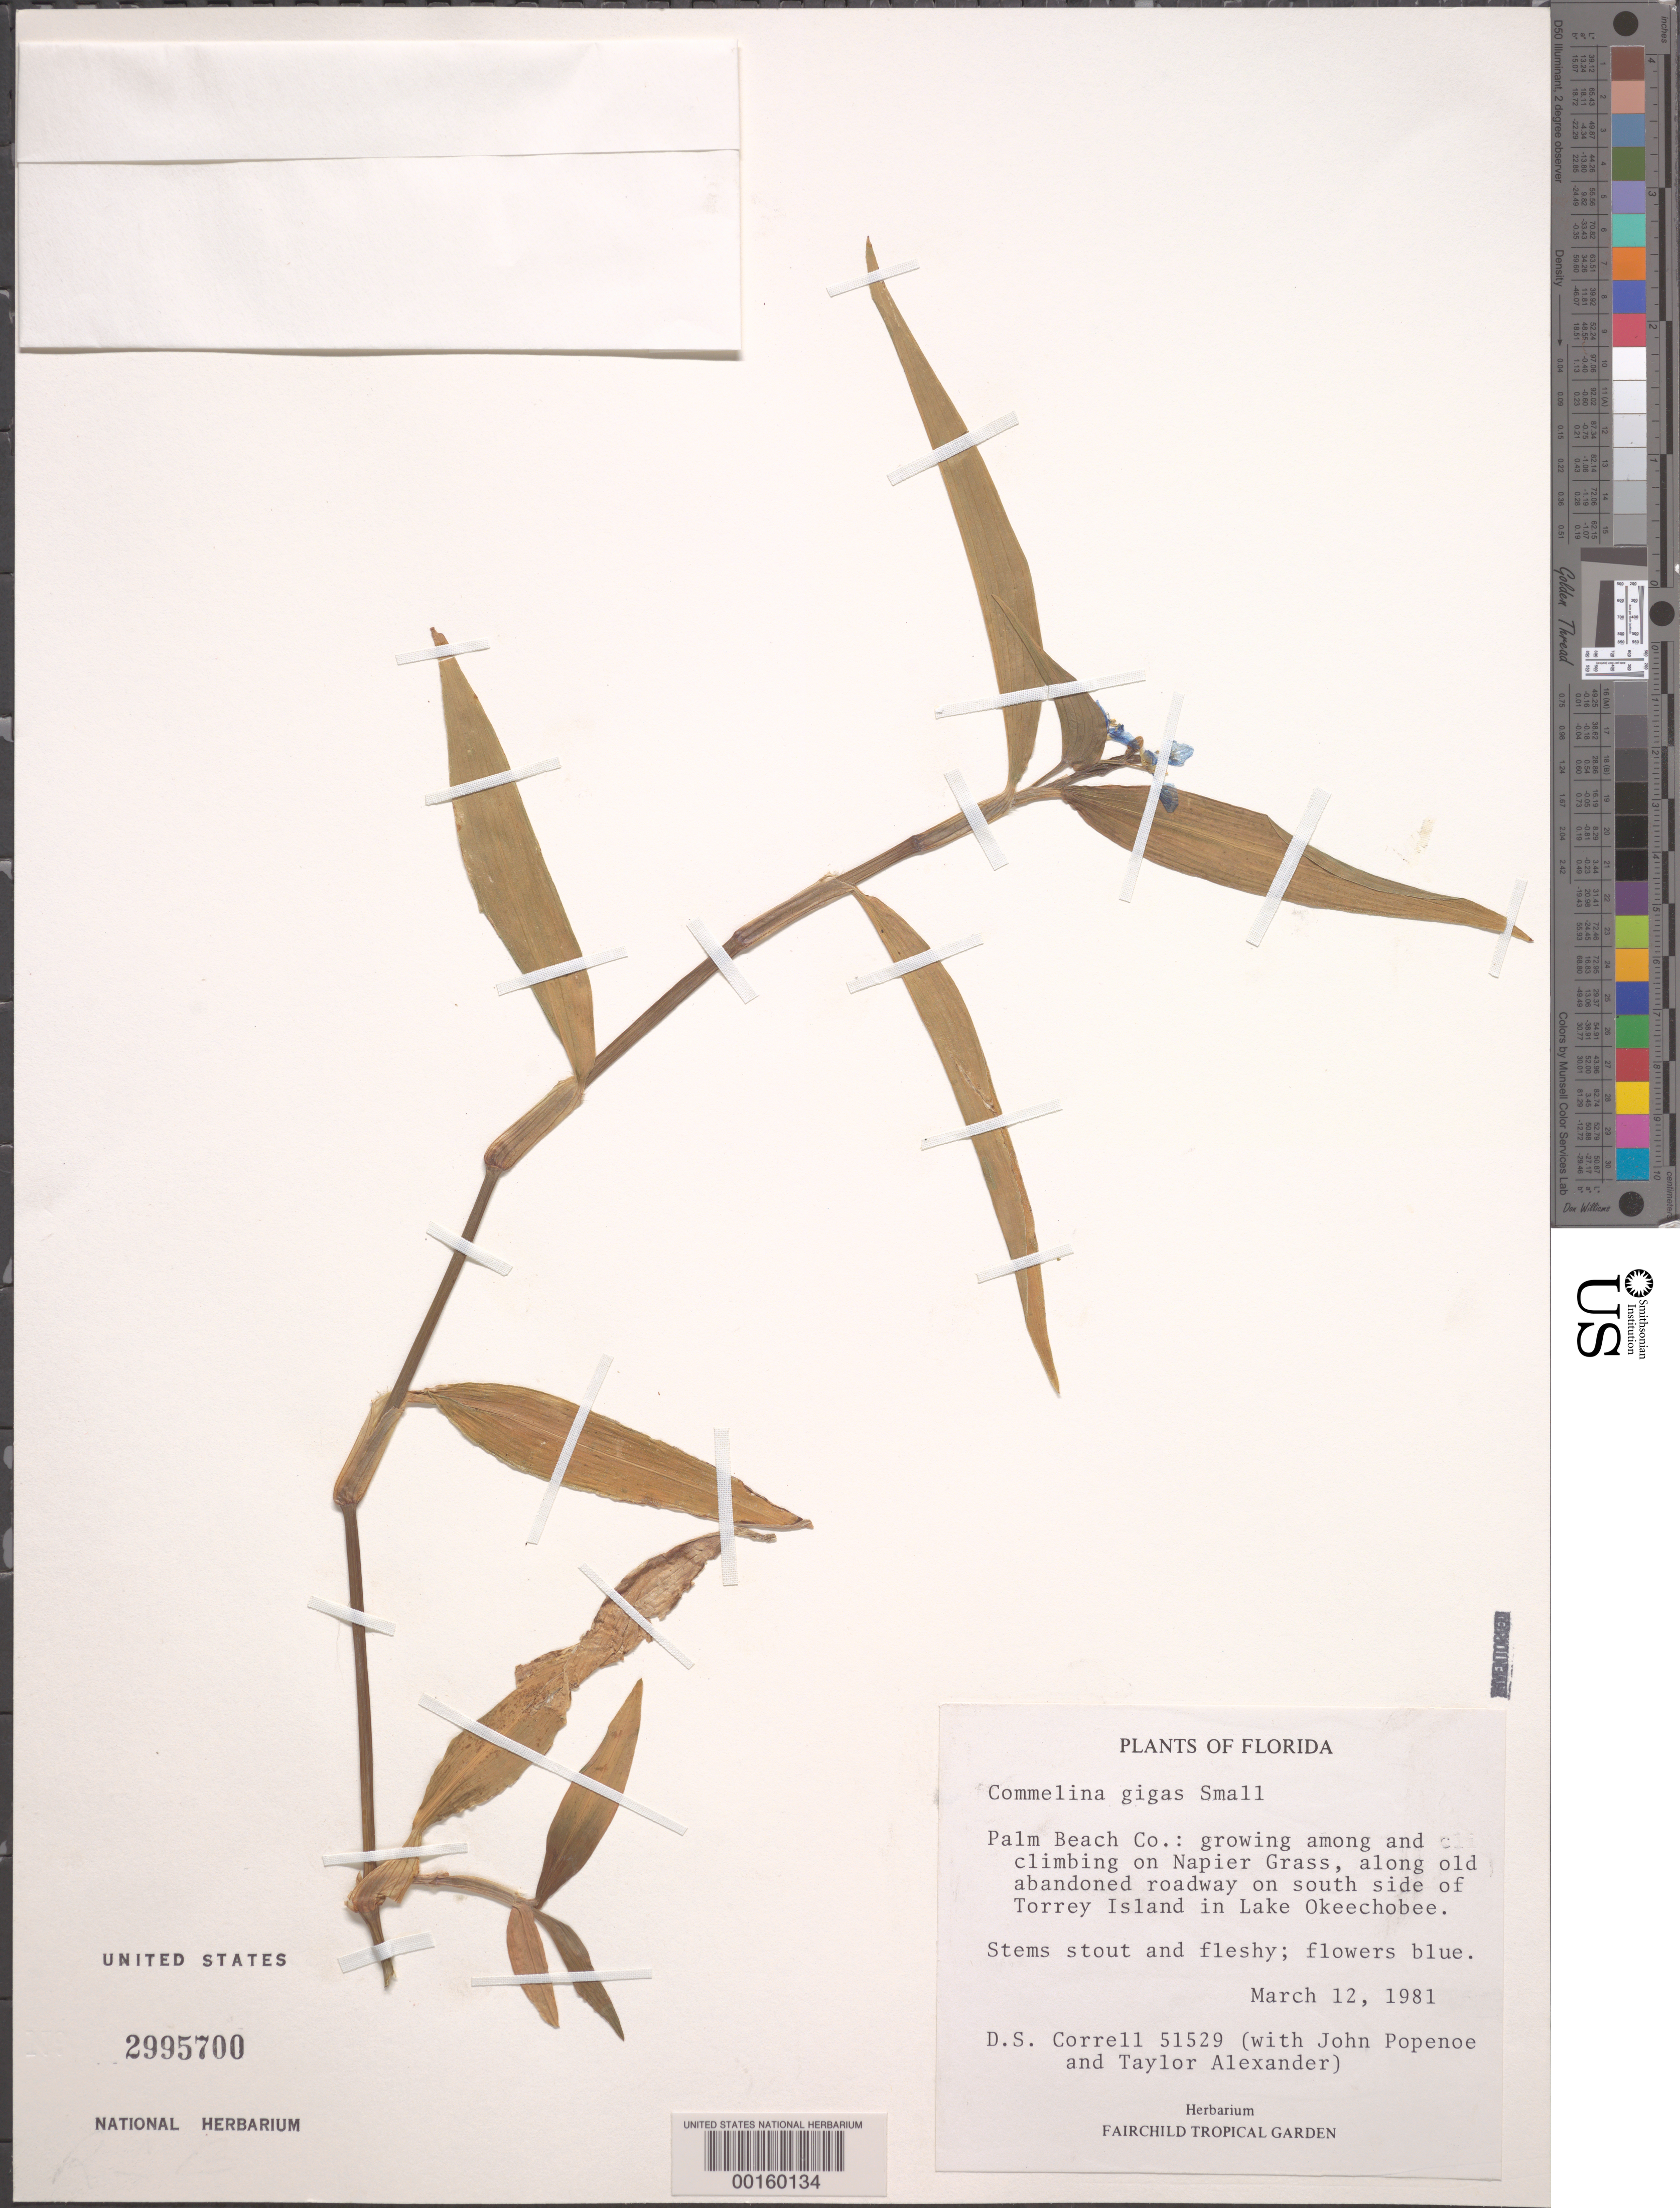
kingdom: Plantae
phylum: Tracheophyta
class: Liliopsida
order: Commelinales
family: Commelinaceae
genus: Commelina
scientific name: Commelina gigas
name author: Small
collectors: H. Correll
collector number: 51529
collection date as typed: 12 Mar 1981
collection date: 1981-03-12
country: United States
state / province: Florida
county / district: Palm Beach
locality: Palm beach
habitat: Growing among and climbing on napier grass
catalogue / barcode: US 2995700